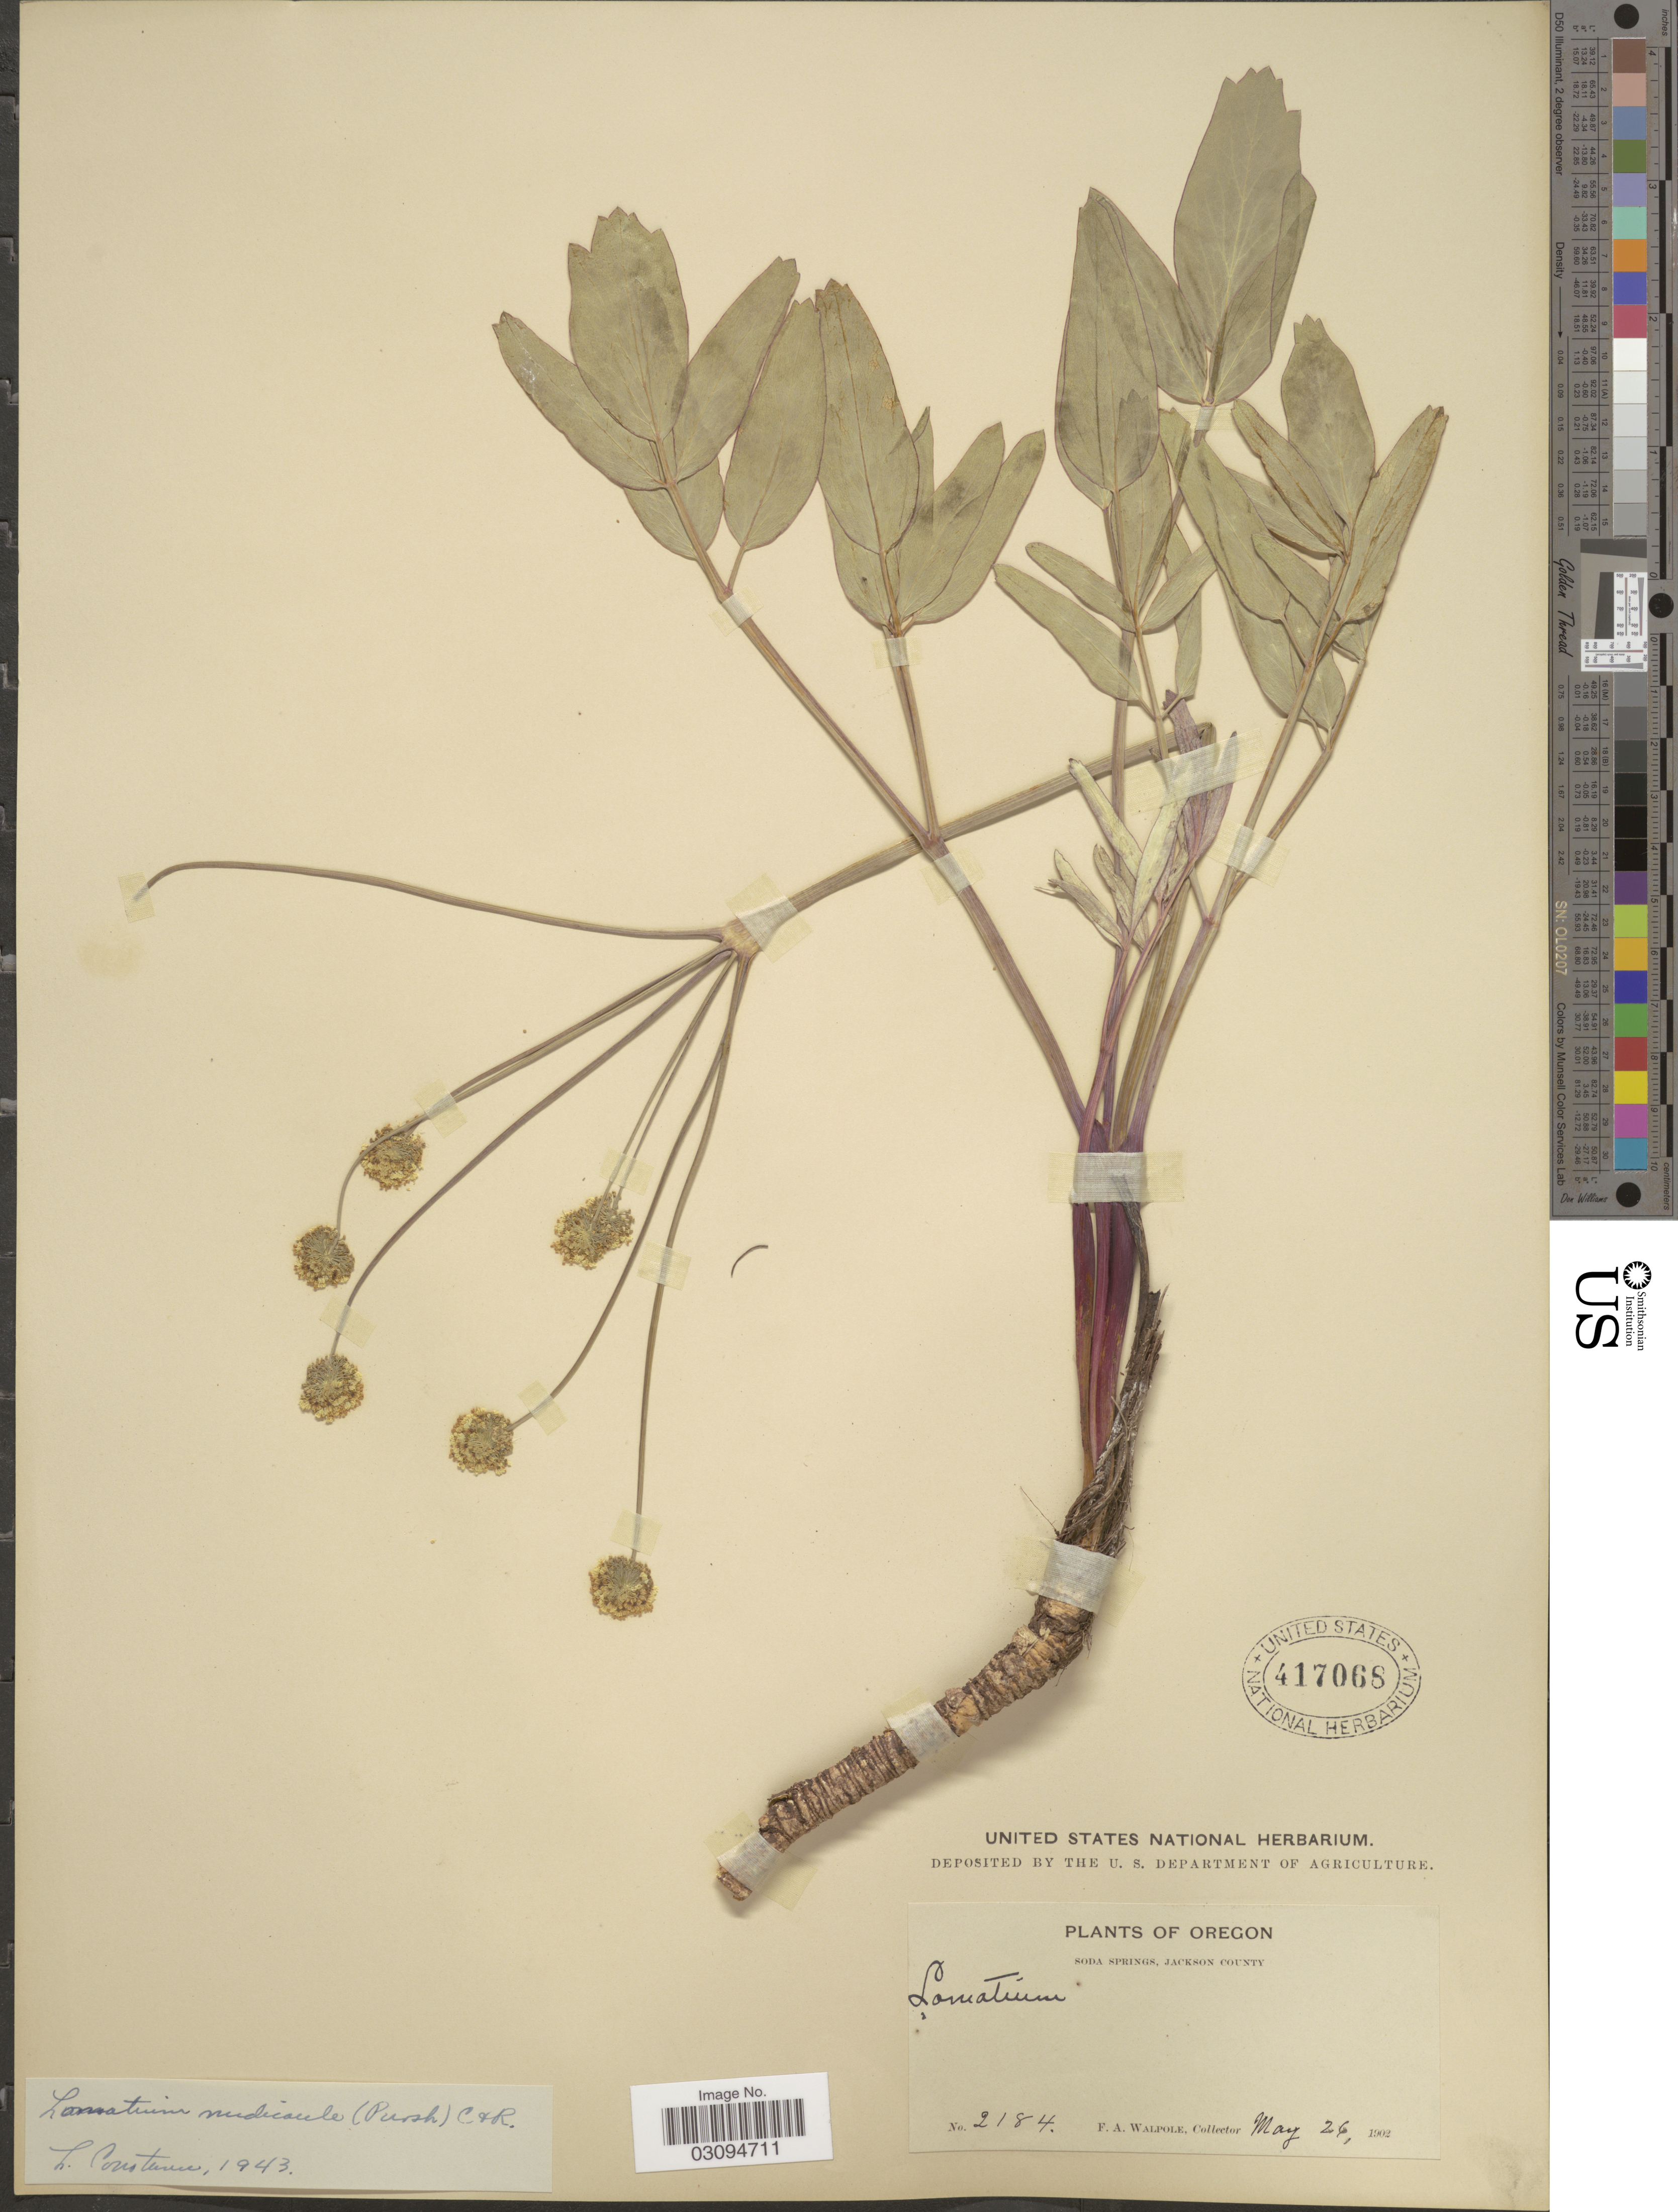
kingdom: Plantae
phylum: Tracheophyta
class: Magnoliopsida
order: Apiales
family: Apiaceae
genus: Lomatium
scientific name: Lomatium nudicaule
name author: (Pursh) J.M. Coult. & Rose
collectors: F. Walpole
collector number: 2184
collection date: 1902-05-26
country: United States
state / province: Oregon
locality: Soda Springs, Jackson County.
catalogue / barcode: US 417068